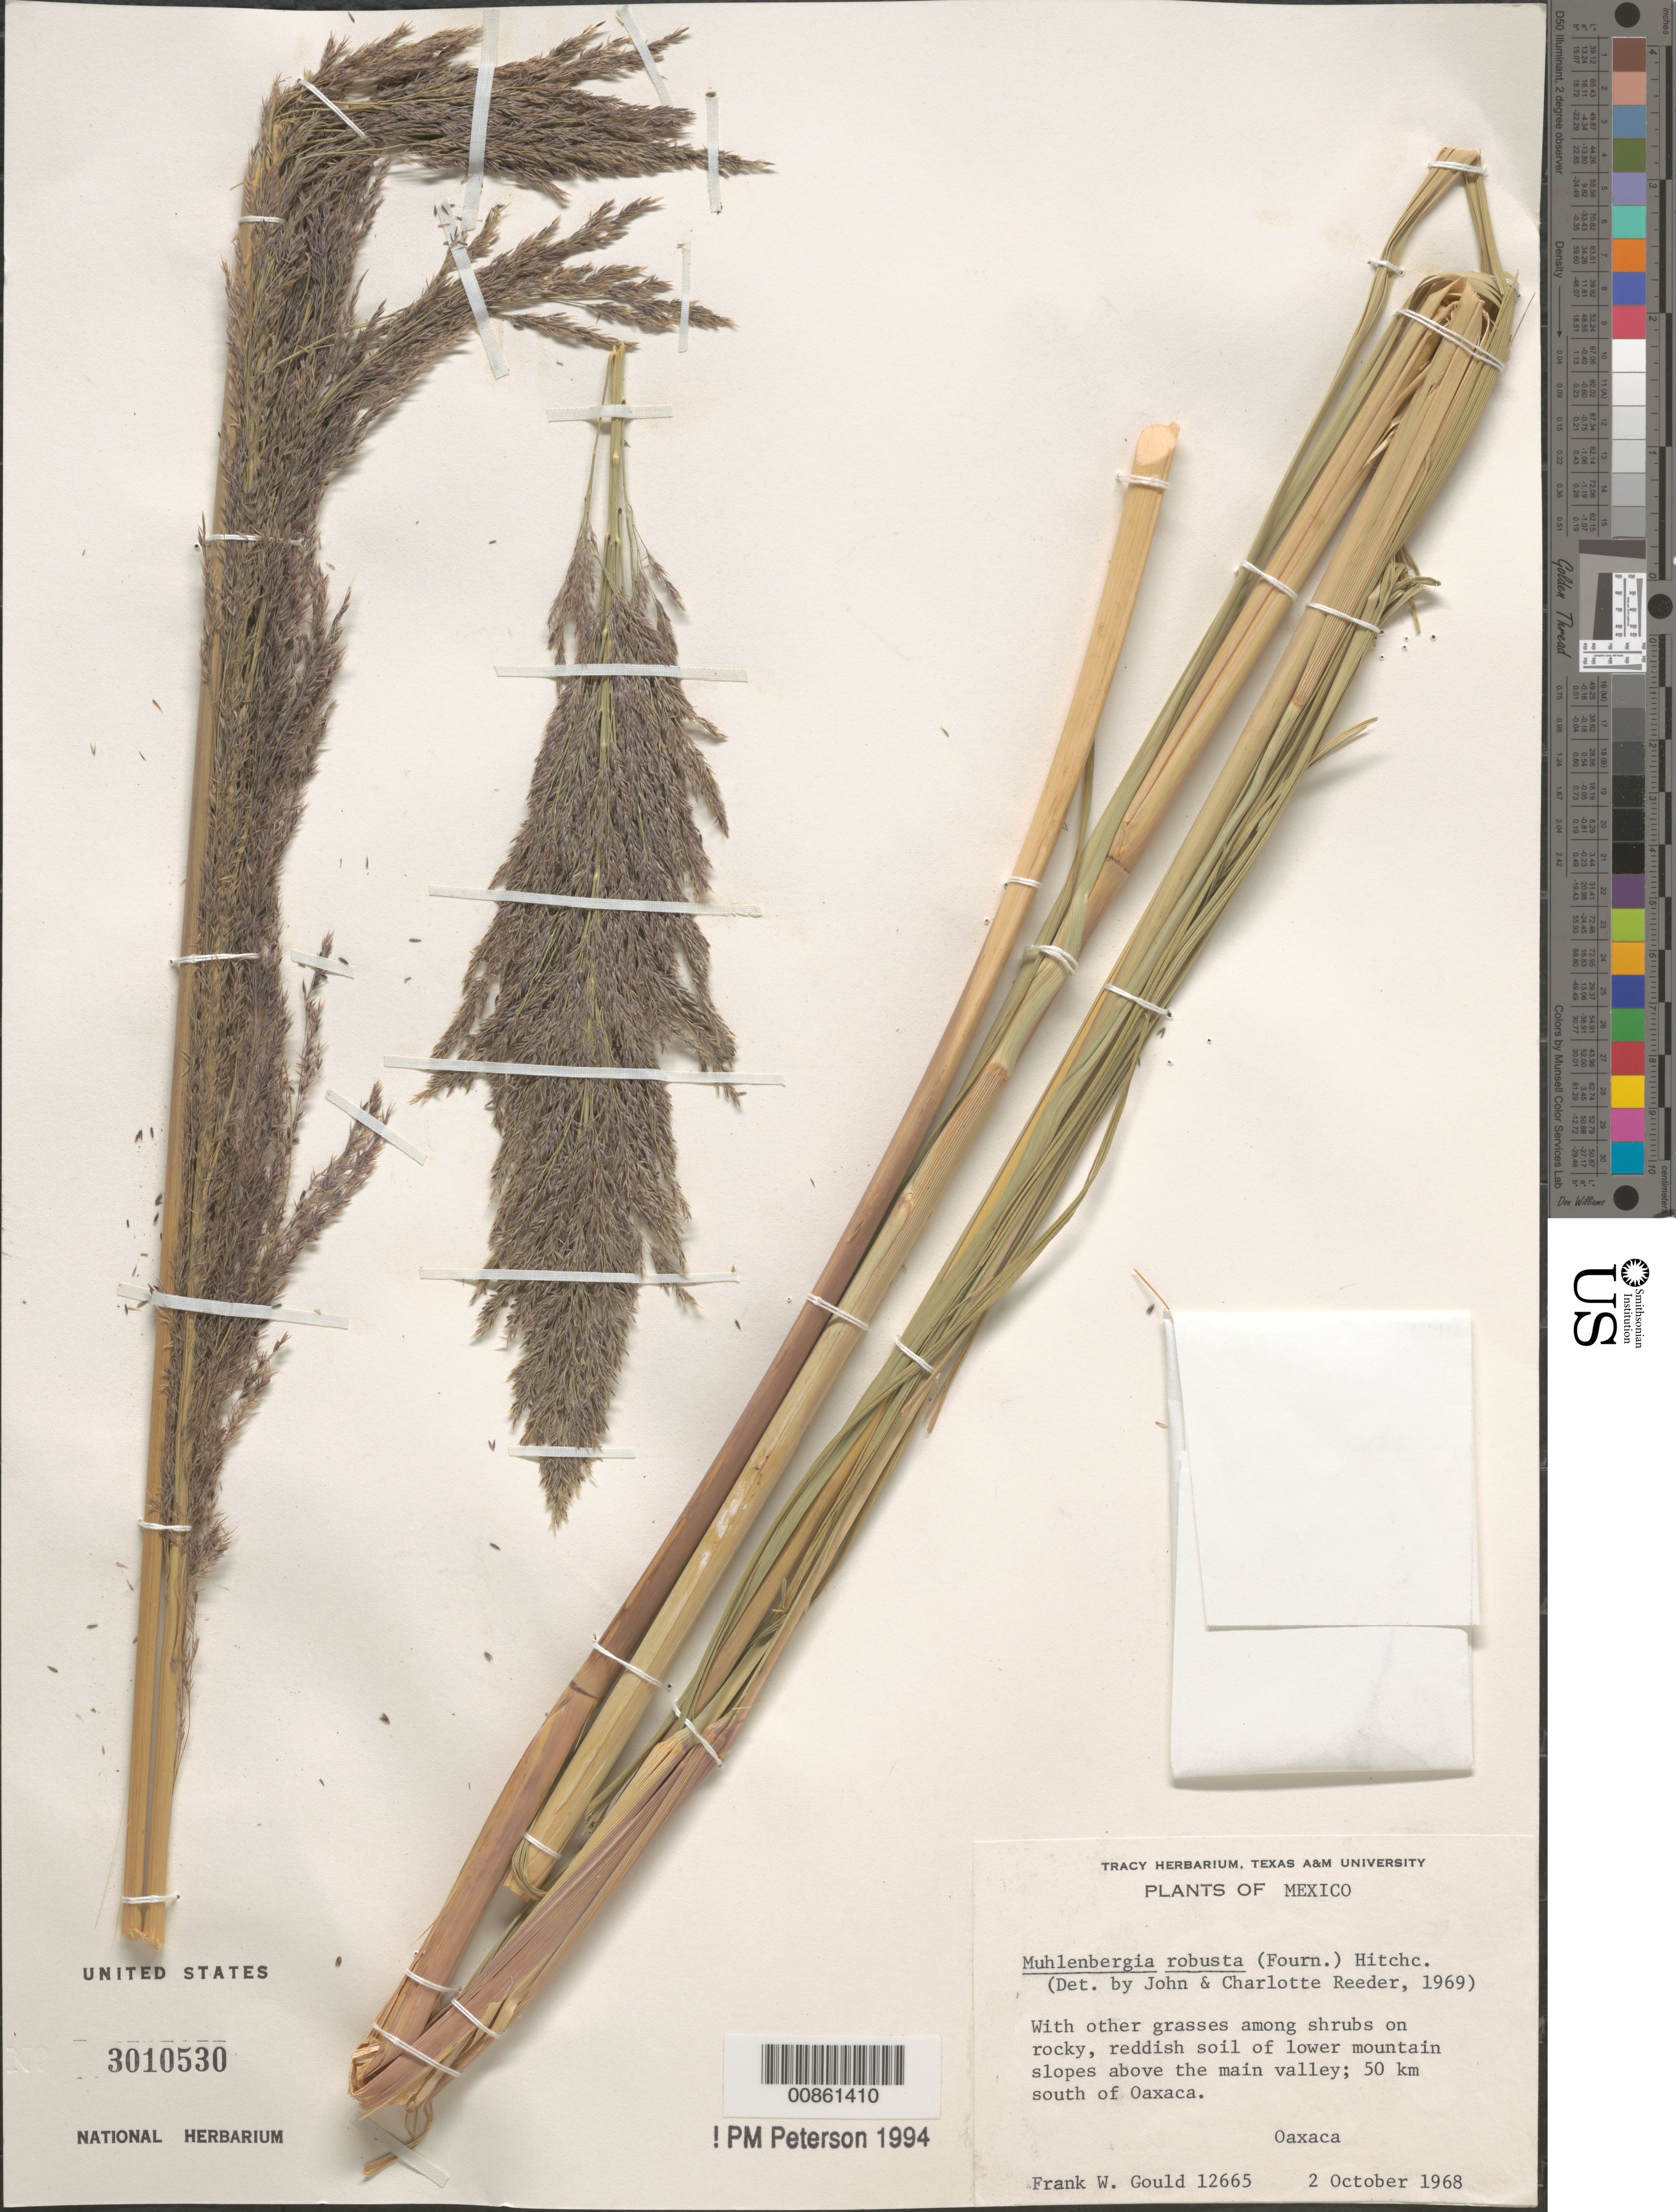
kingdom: Plantae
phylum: Tracheophyta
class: Liliopsida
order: Poales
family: Poaceae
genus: Muhlenbergia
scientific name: Muhlenbergia robusta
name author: (E. Fourn.) Hitchc.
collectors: F. W. Gould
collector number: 12665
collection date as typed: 02 Oct 1968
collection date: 1968-10-02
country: Mexico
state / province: Oaxaca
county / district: Ocotlán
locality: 50 km S of Oaxaca, mpio. Ocotlán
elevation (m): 1400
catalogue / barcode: US 3010530